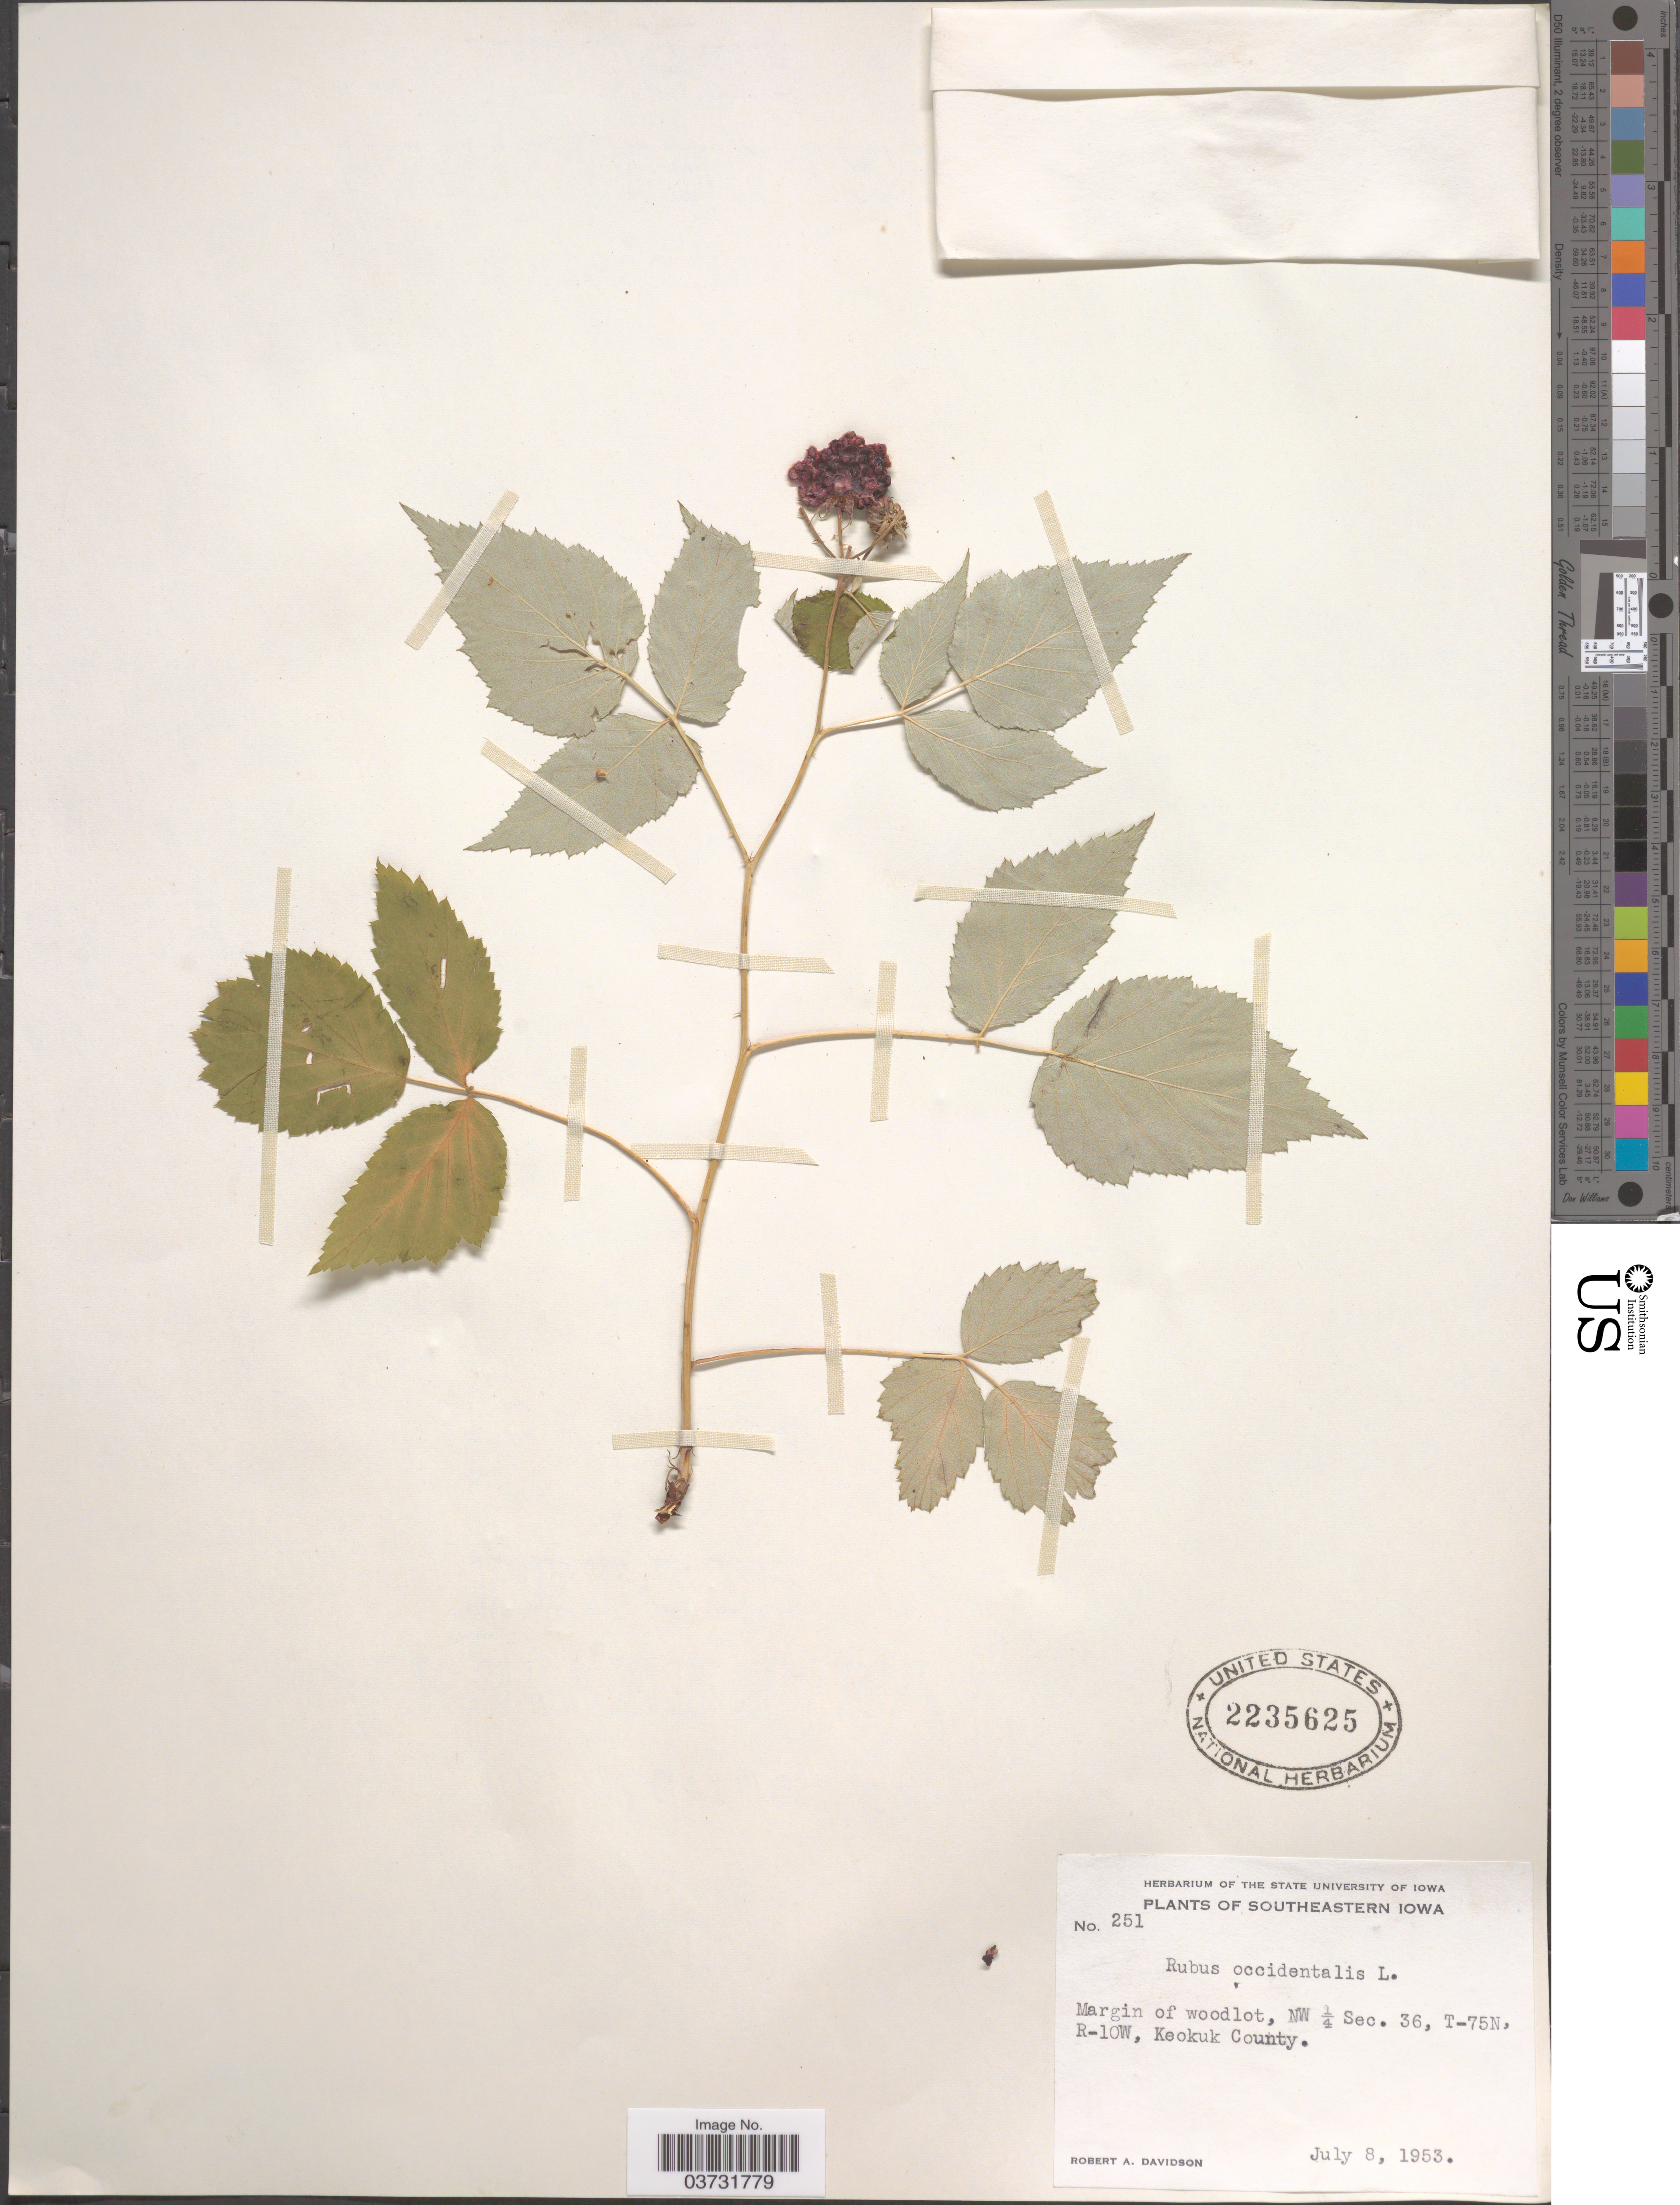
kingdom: Plantae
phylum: Tracheophyta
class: Magnoliopsida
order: Rosales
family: Rosaceae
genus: Rubus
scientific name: Rubus occidentalis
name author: L.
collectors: R. A. Davidson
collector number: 251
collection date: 1953-07-08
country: United States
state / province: Iowa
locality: Southeastern Iowa. Margin of woodlot, NW ¼ Sec. 36, T-75N, R-lOW, Keokuk County.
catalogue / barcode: US 2235626